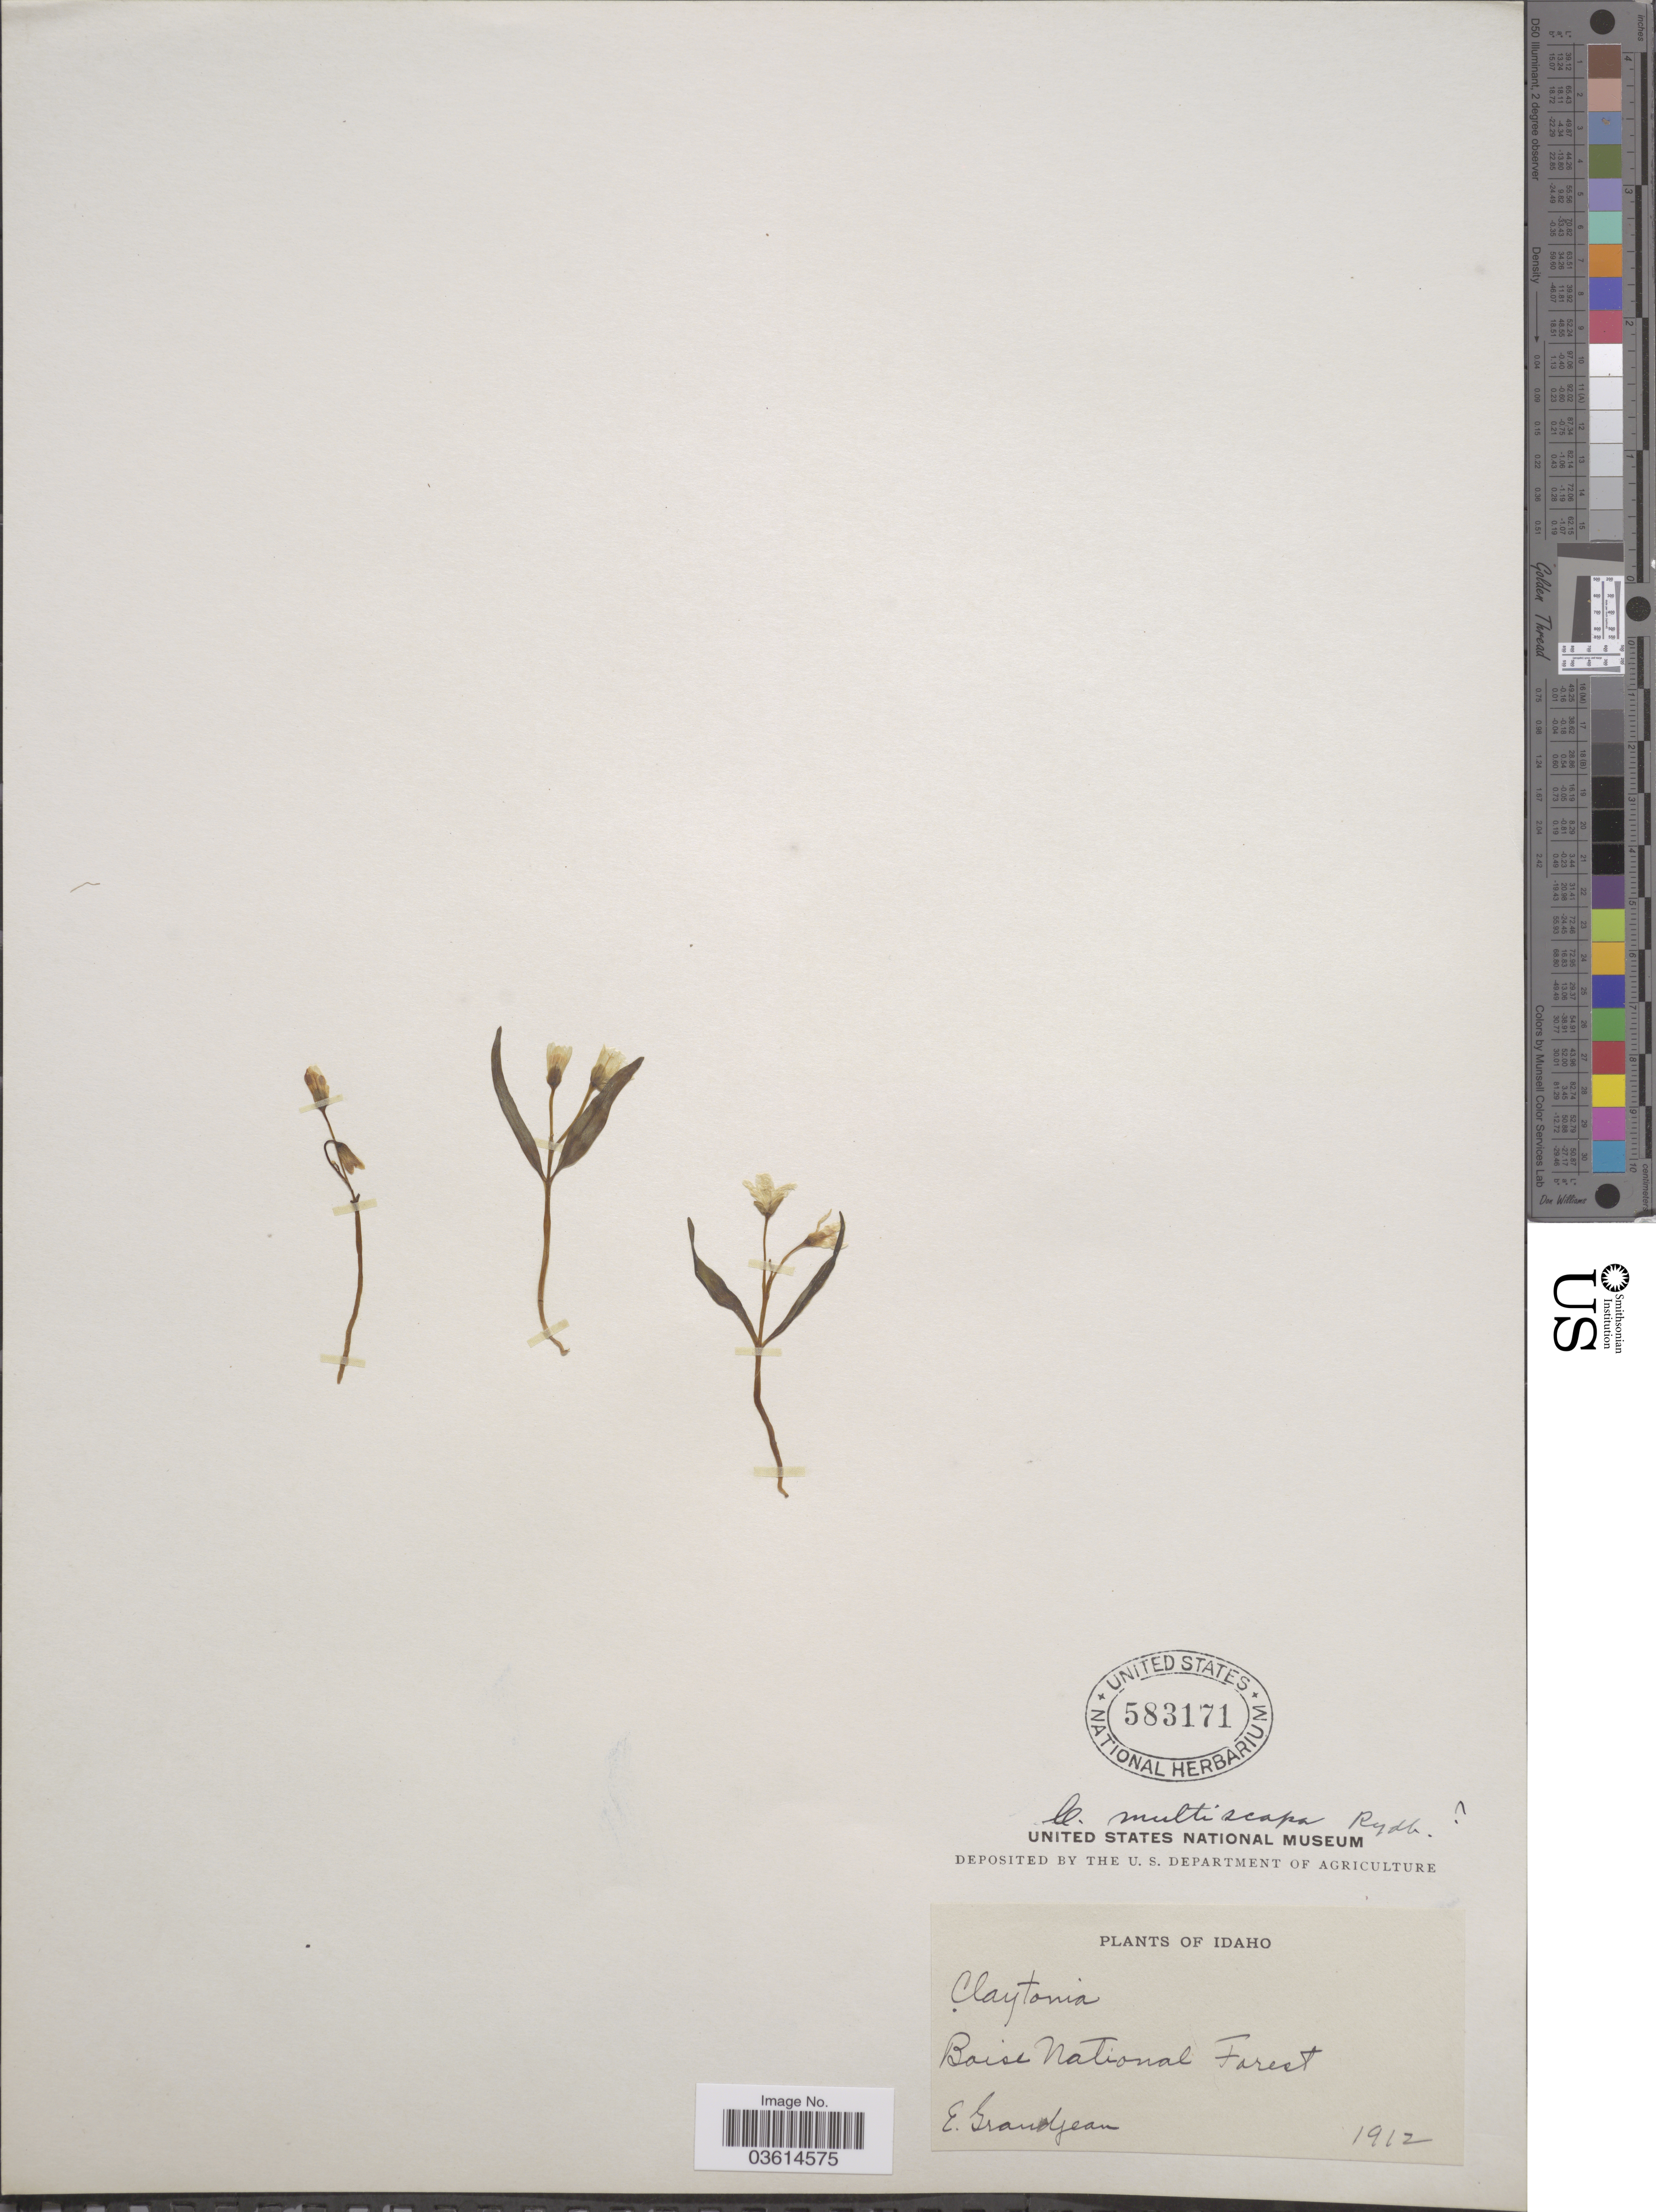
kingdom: Plantae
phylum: Tracheophyta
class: Magnoliopsida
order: Caryophyllales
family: Montiaceae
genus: Claytonia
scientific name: Claytonia multiscapa subsp. multiscapa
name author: Rydb.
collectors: E. Grandjean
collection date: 1912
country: United States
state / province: Idaho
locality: Boise National Forest.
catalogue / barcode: US 583171